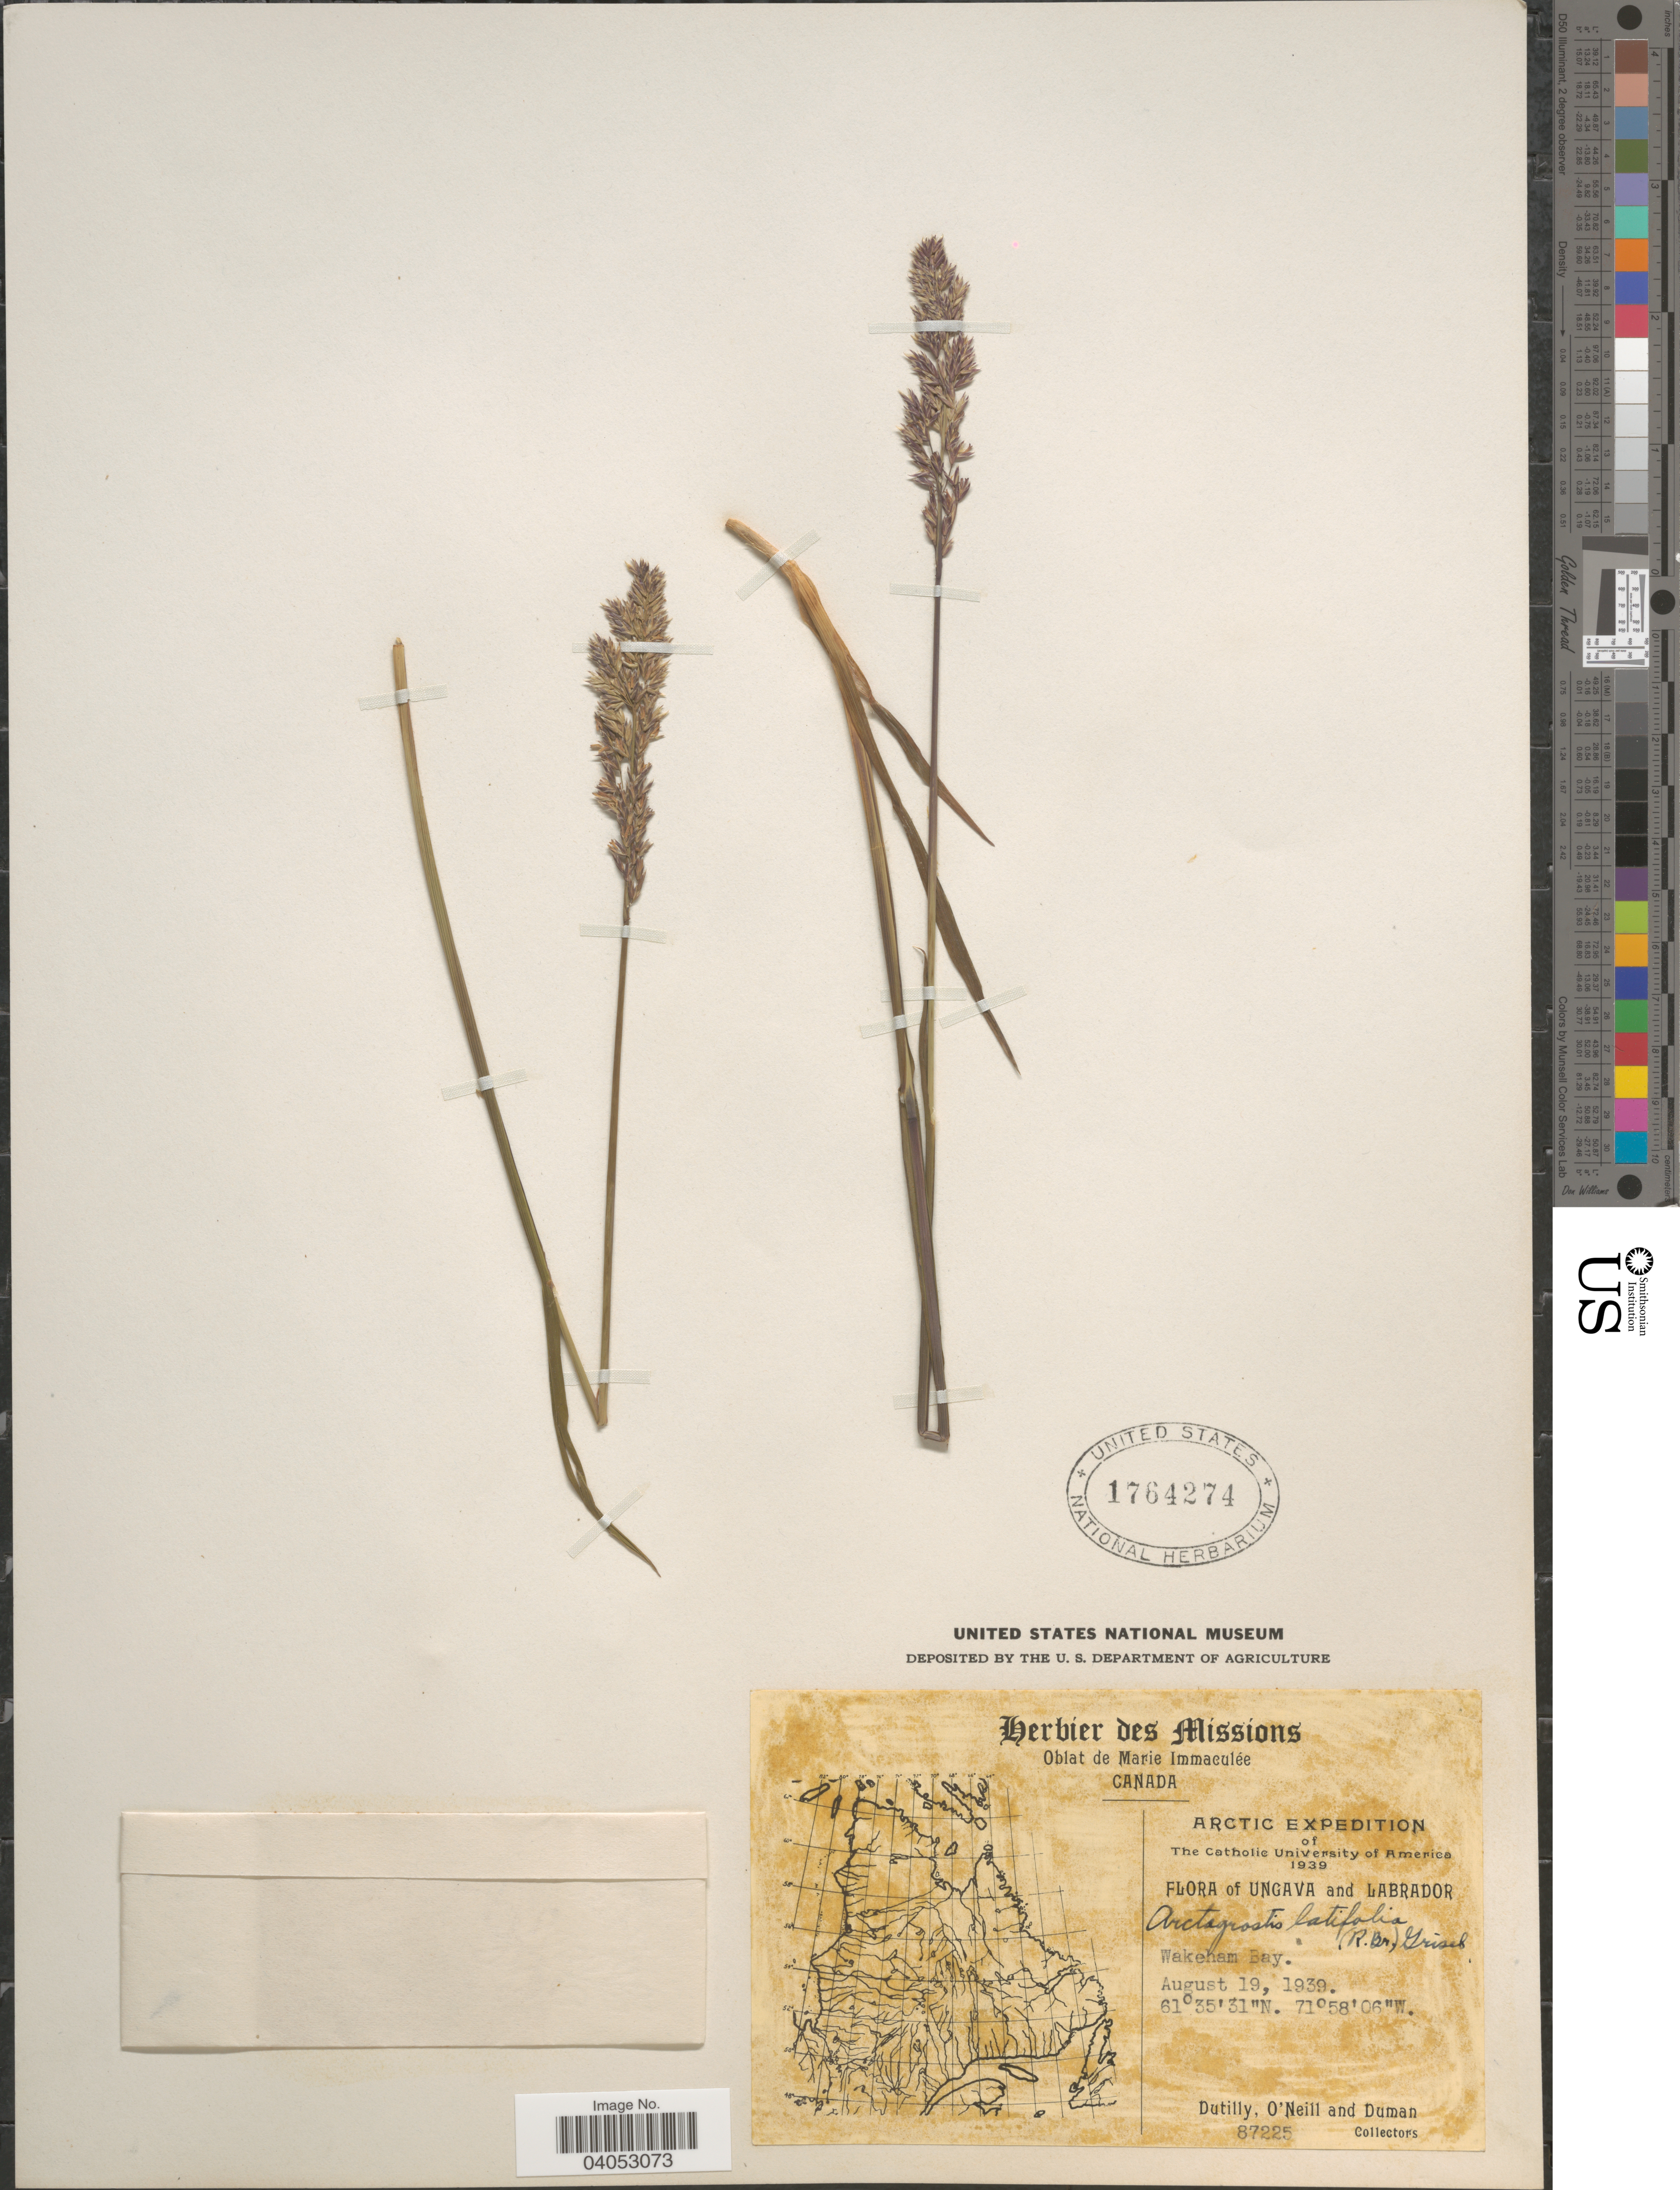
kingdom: Plantae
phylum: Tracheophyta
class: Liliopsida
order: Poales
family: Poaceae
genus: Arctagrostis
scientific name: Arctagrostis latifolia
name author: (R. Br.) Griseb.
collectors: -. Dutilly, -. O'Neill & -. Duman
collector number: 87225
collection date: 1939-08-19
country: Canada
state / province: Newfoundland and Labrador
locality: Ungava and Labrador. Wakeham Bay.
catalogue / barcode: US 1764274